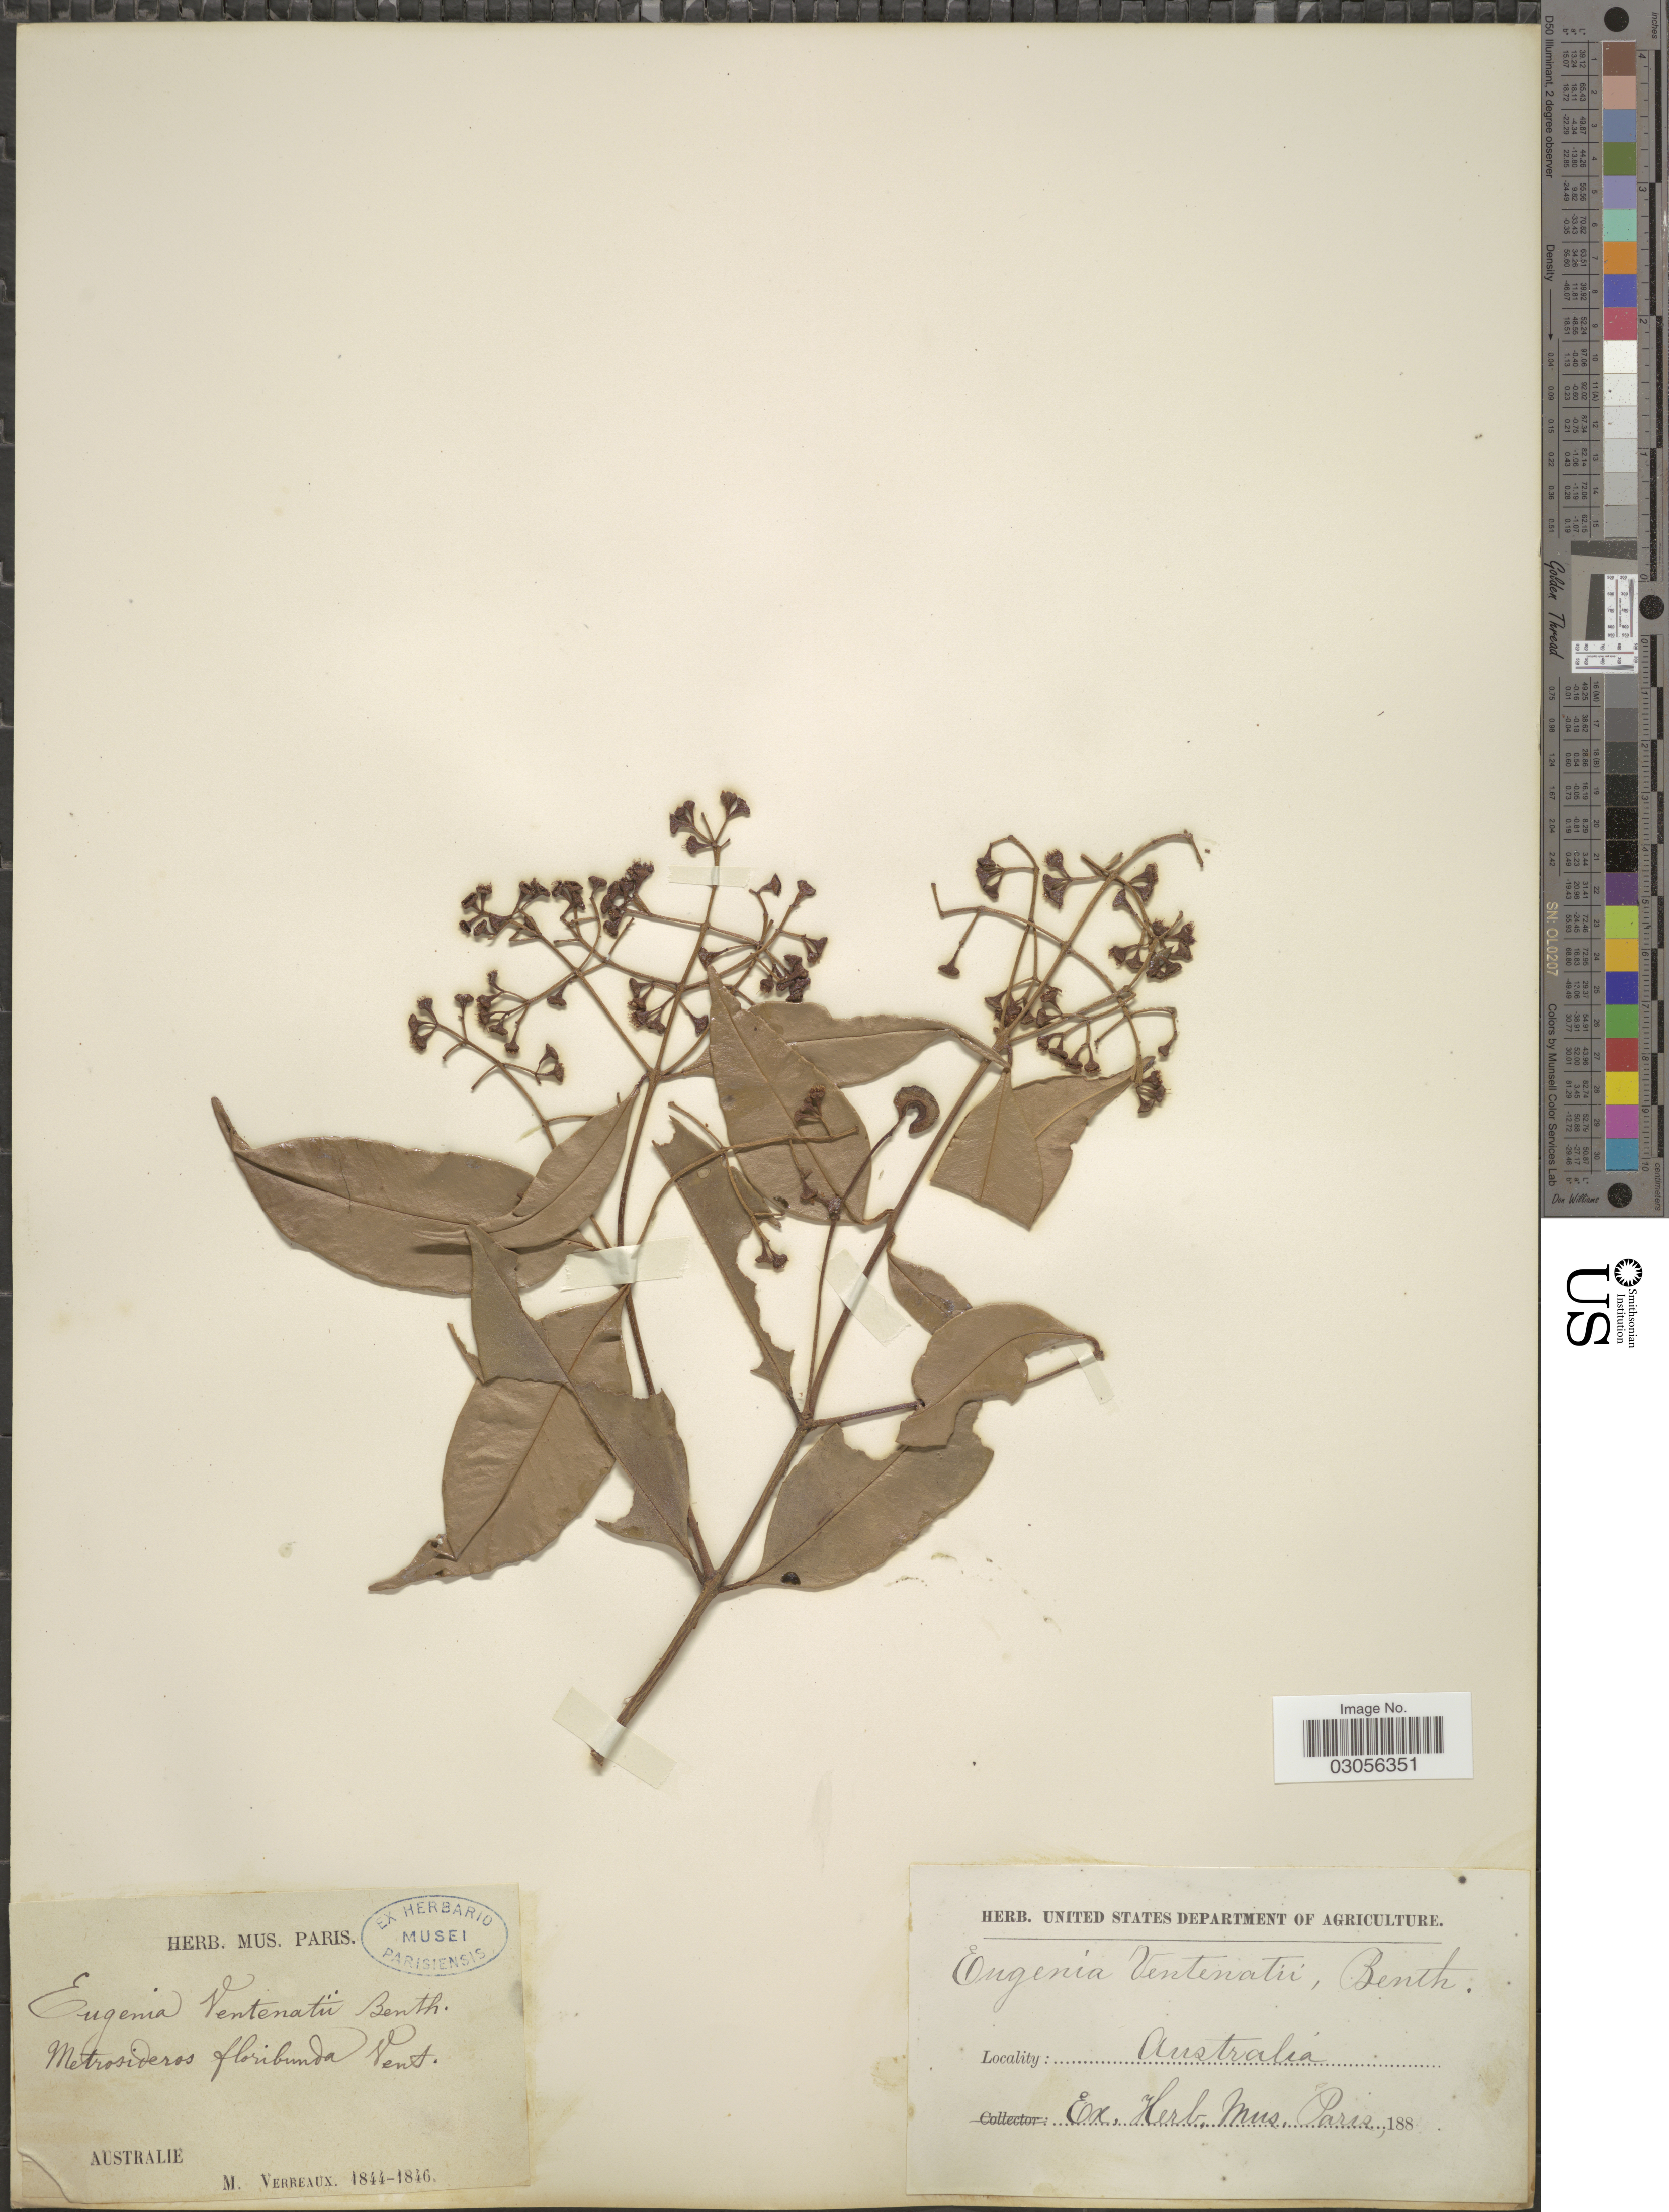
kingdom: Plantae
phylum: Tracheophyta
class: Magnoliopsida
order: Myrtales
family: Myrtaceae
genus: Syzygium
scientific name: Syzygium floribundum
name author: F. Muell.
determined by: Strong, Mark T., (BOT), Smithsonian Institution - National Museum of Natural History (UNITED STATES)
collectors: M. Verreaux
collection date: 1844/1846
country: Australia